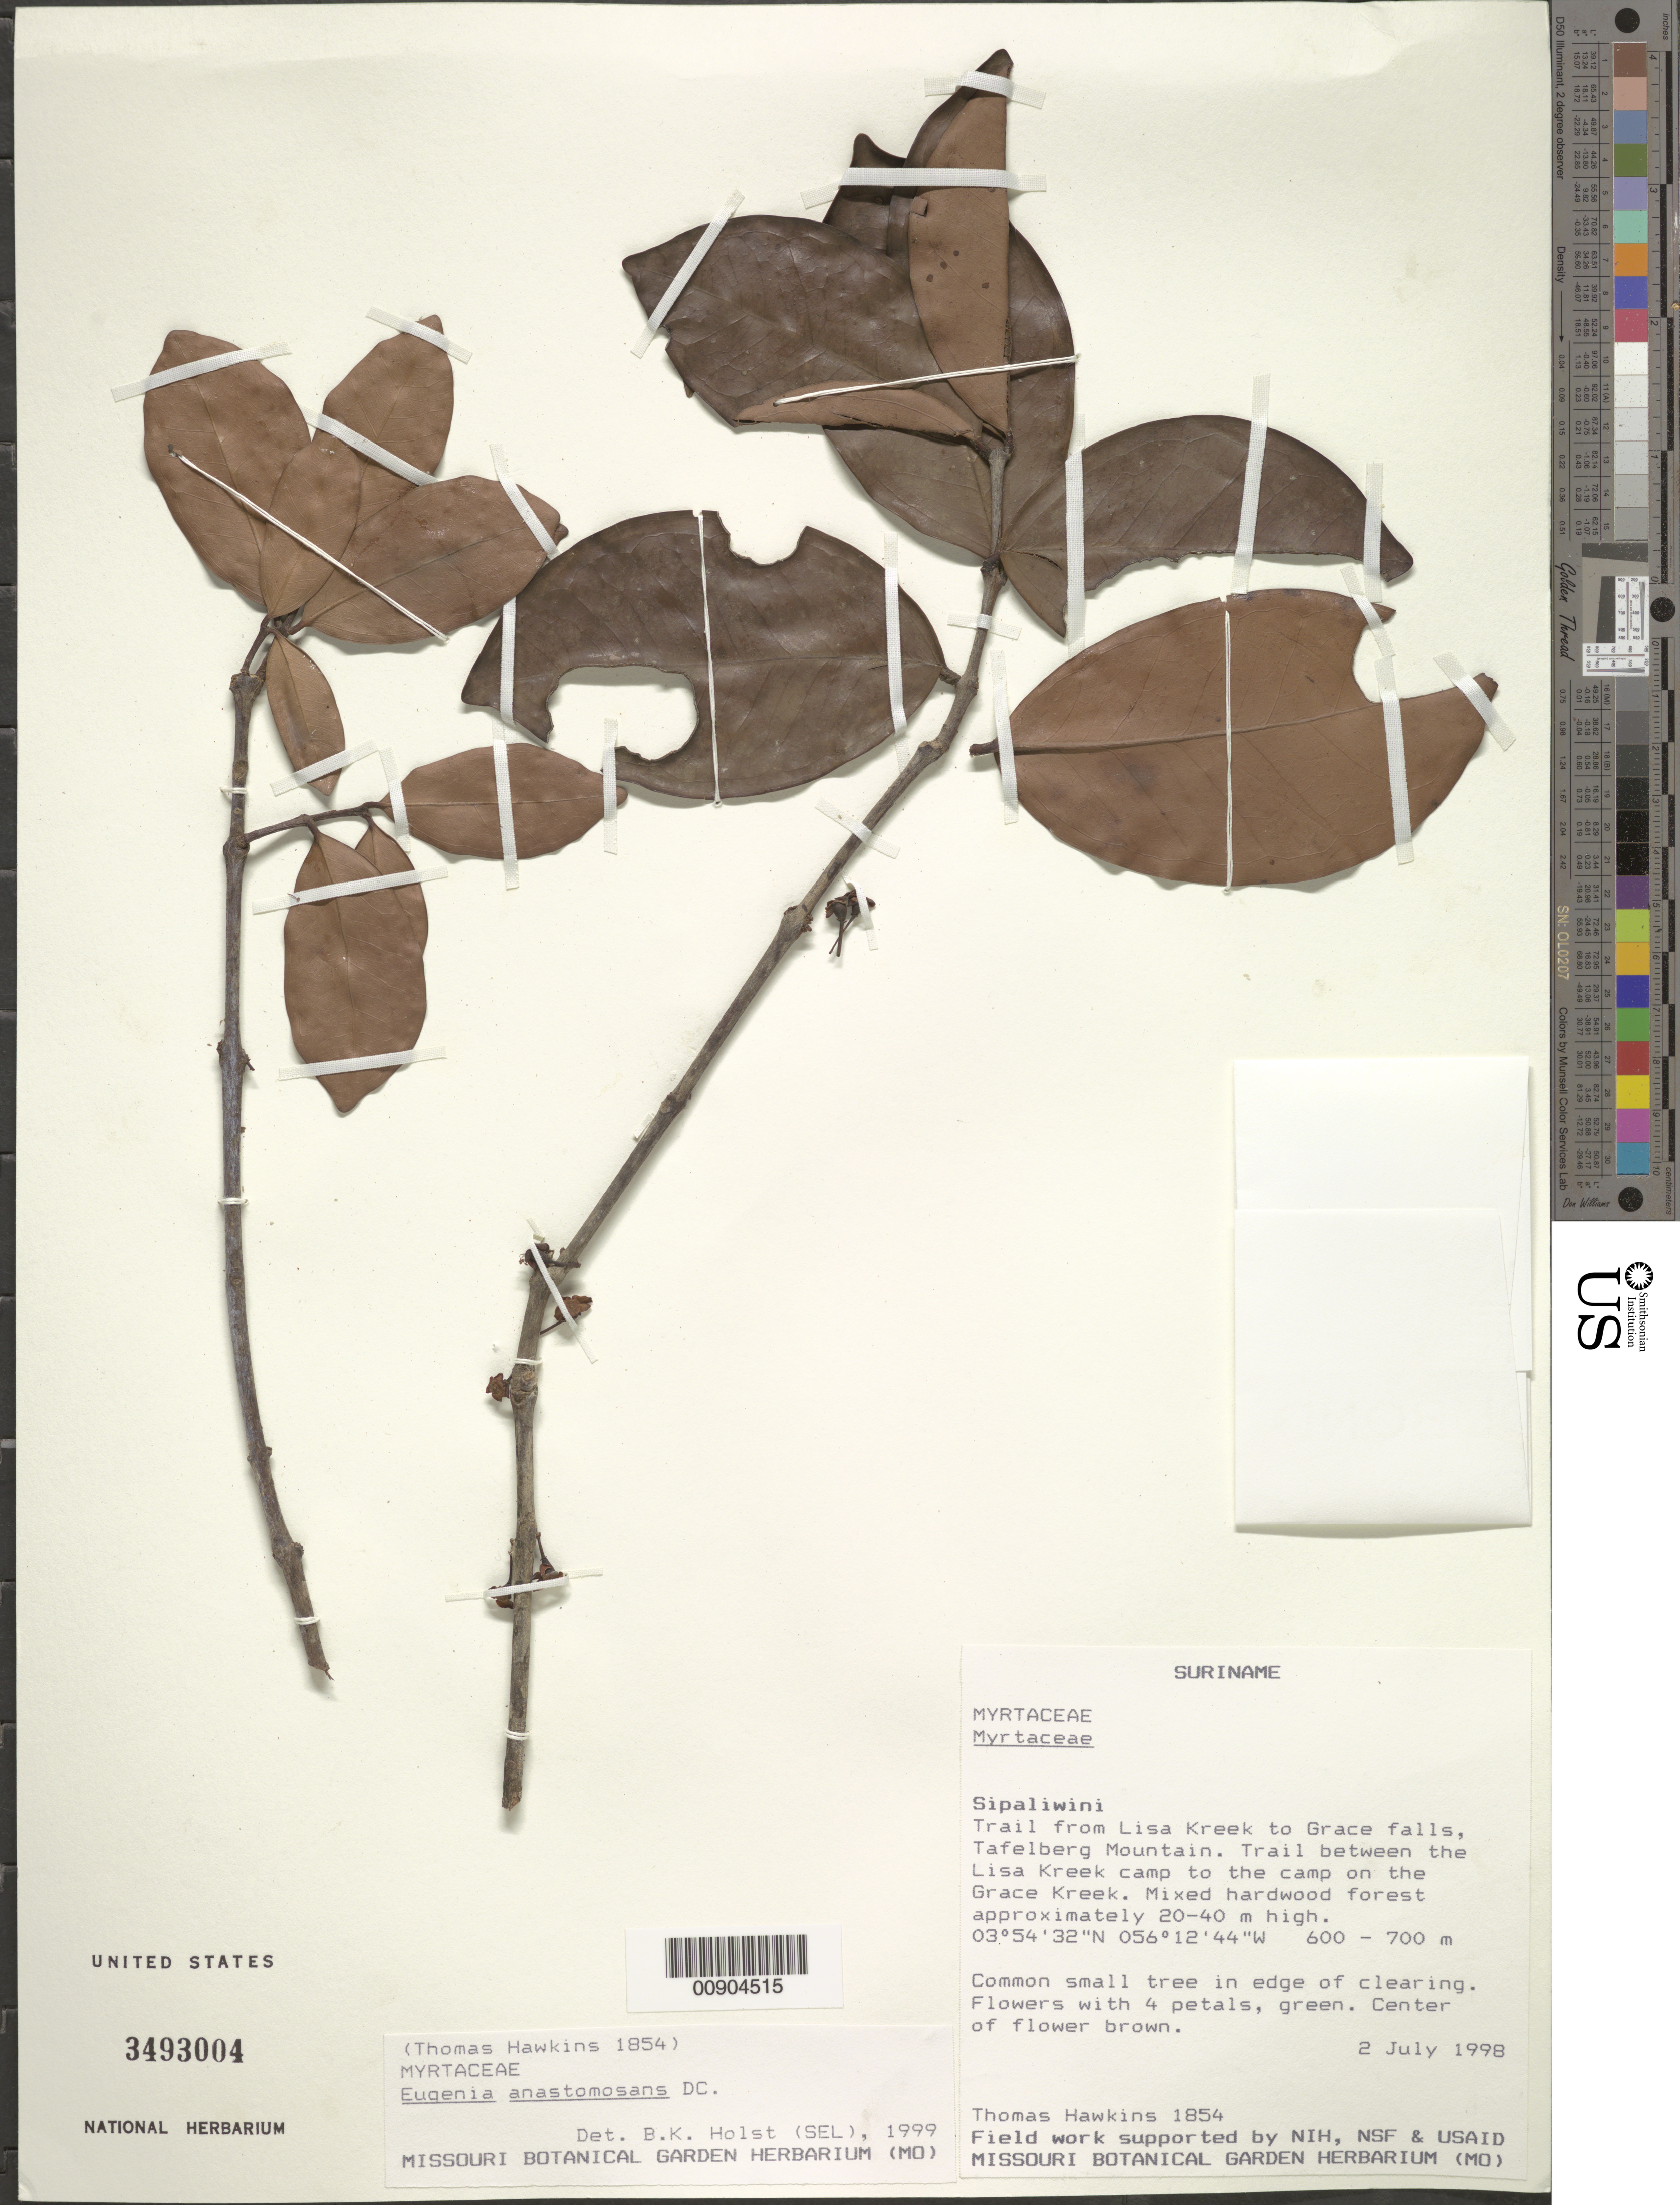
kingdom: Plantae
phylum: Tracheophyta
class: Magnoliopsida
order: Myrtales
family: Myrtaceae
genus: Eugenia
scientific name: Eugenia anastomosans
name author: DC.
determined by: Holst, Bruce K.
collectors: T. Hawkins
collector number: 1854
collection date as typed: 2-Jul-98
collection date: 1998-07-02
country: Suriname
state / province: Sipaliwini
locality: Tafelberg (Table Mountain), Lisa Kreek to Grace Falls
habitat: Mixed hardwood forest, 20-40 m high; edge of clearing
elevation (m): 600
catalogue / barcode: US 3493004